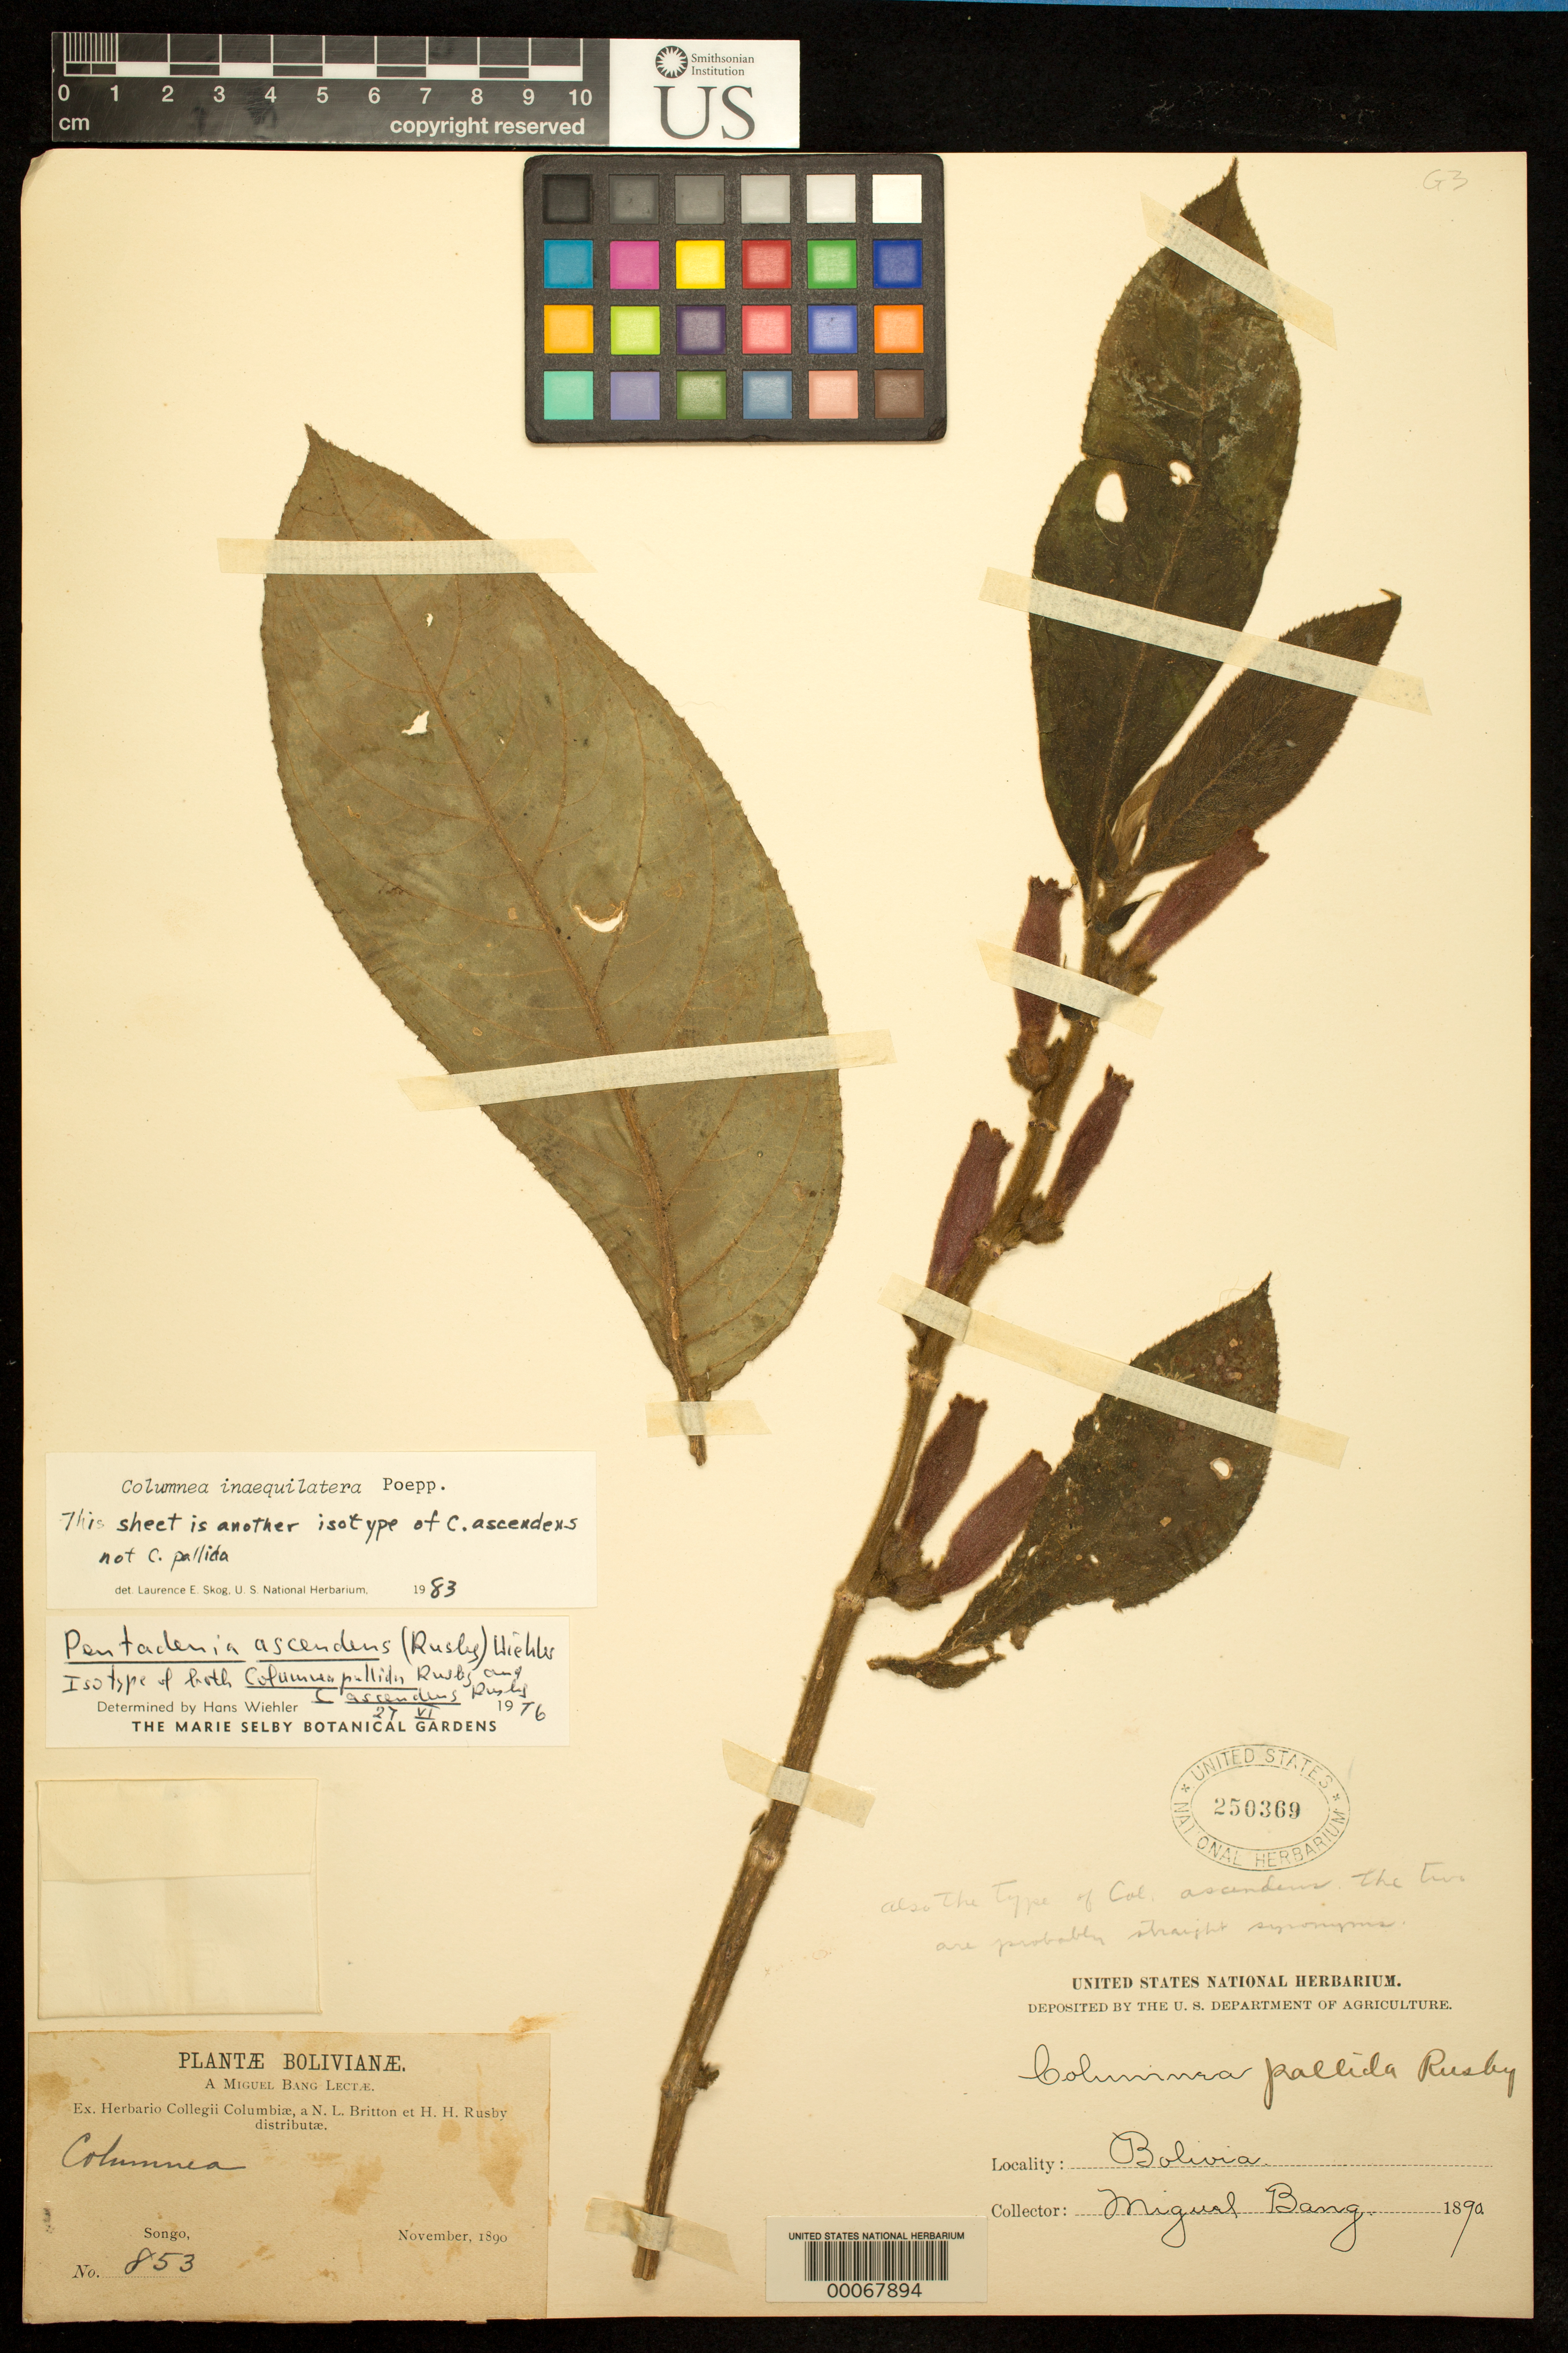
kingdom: Plantae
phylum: Tracheophyta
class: Magnoliopsida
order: Lamiales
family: Gesneriaceae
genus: Columnea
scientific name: Columnea ascendens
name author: Rusby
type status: Isotype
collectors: M. Bang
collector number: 853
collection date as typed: Nov 1890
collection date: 1890-11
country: Bolivia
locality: Songo.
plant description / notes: Originally recorded as an isotype of Columnea pallida Rusby, later annotated by L.E. Skog (1983) "this sheet is another isotype of C. ascendens no C. pallida". Possibly also a type of Columnea pallida Rusby, also described from "Bang 853" but possibly a mixed collection; see notes by Wiehler (1981) on the other US sheet of this collection. According to Tropicos, both names are synonyms of Columnea inaequilatera Poepp.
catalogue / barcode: US 250369